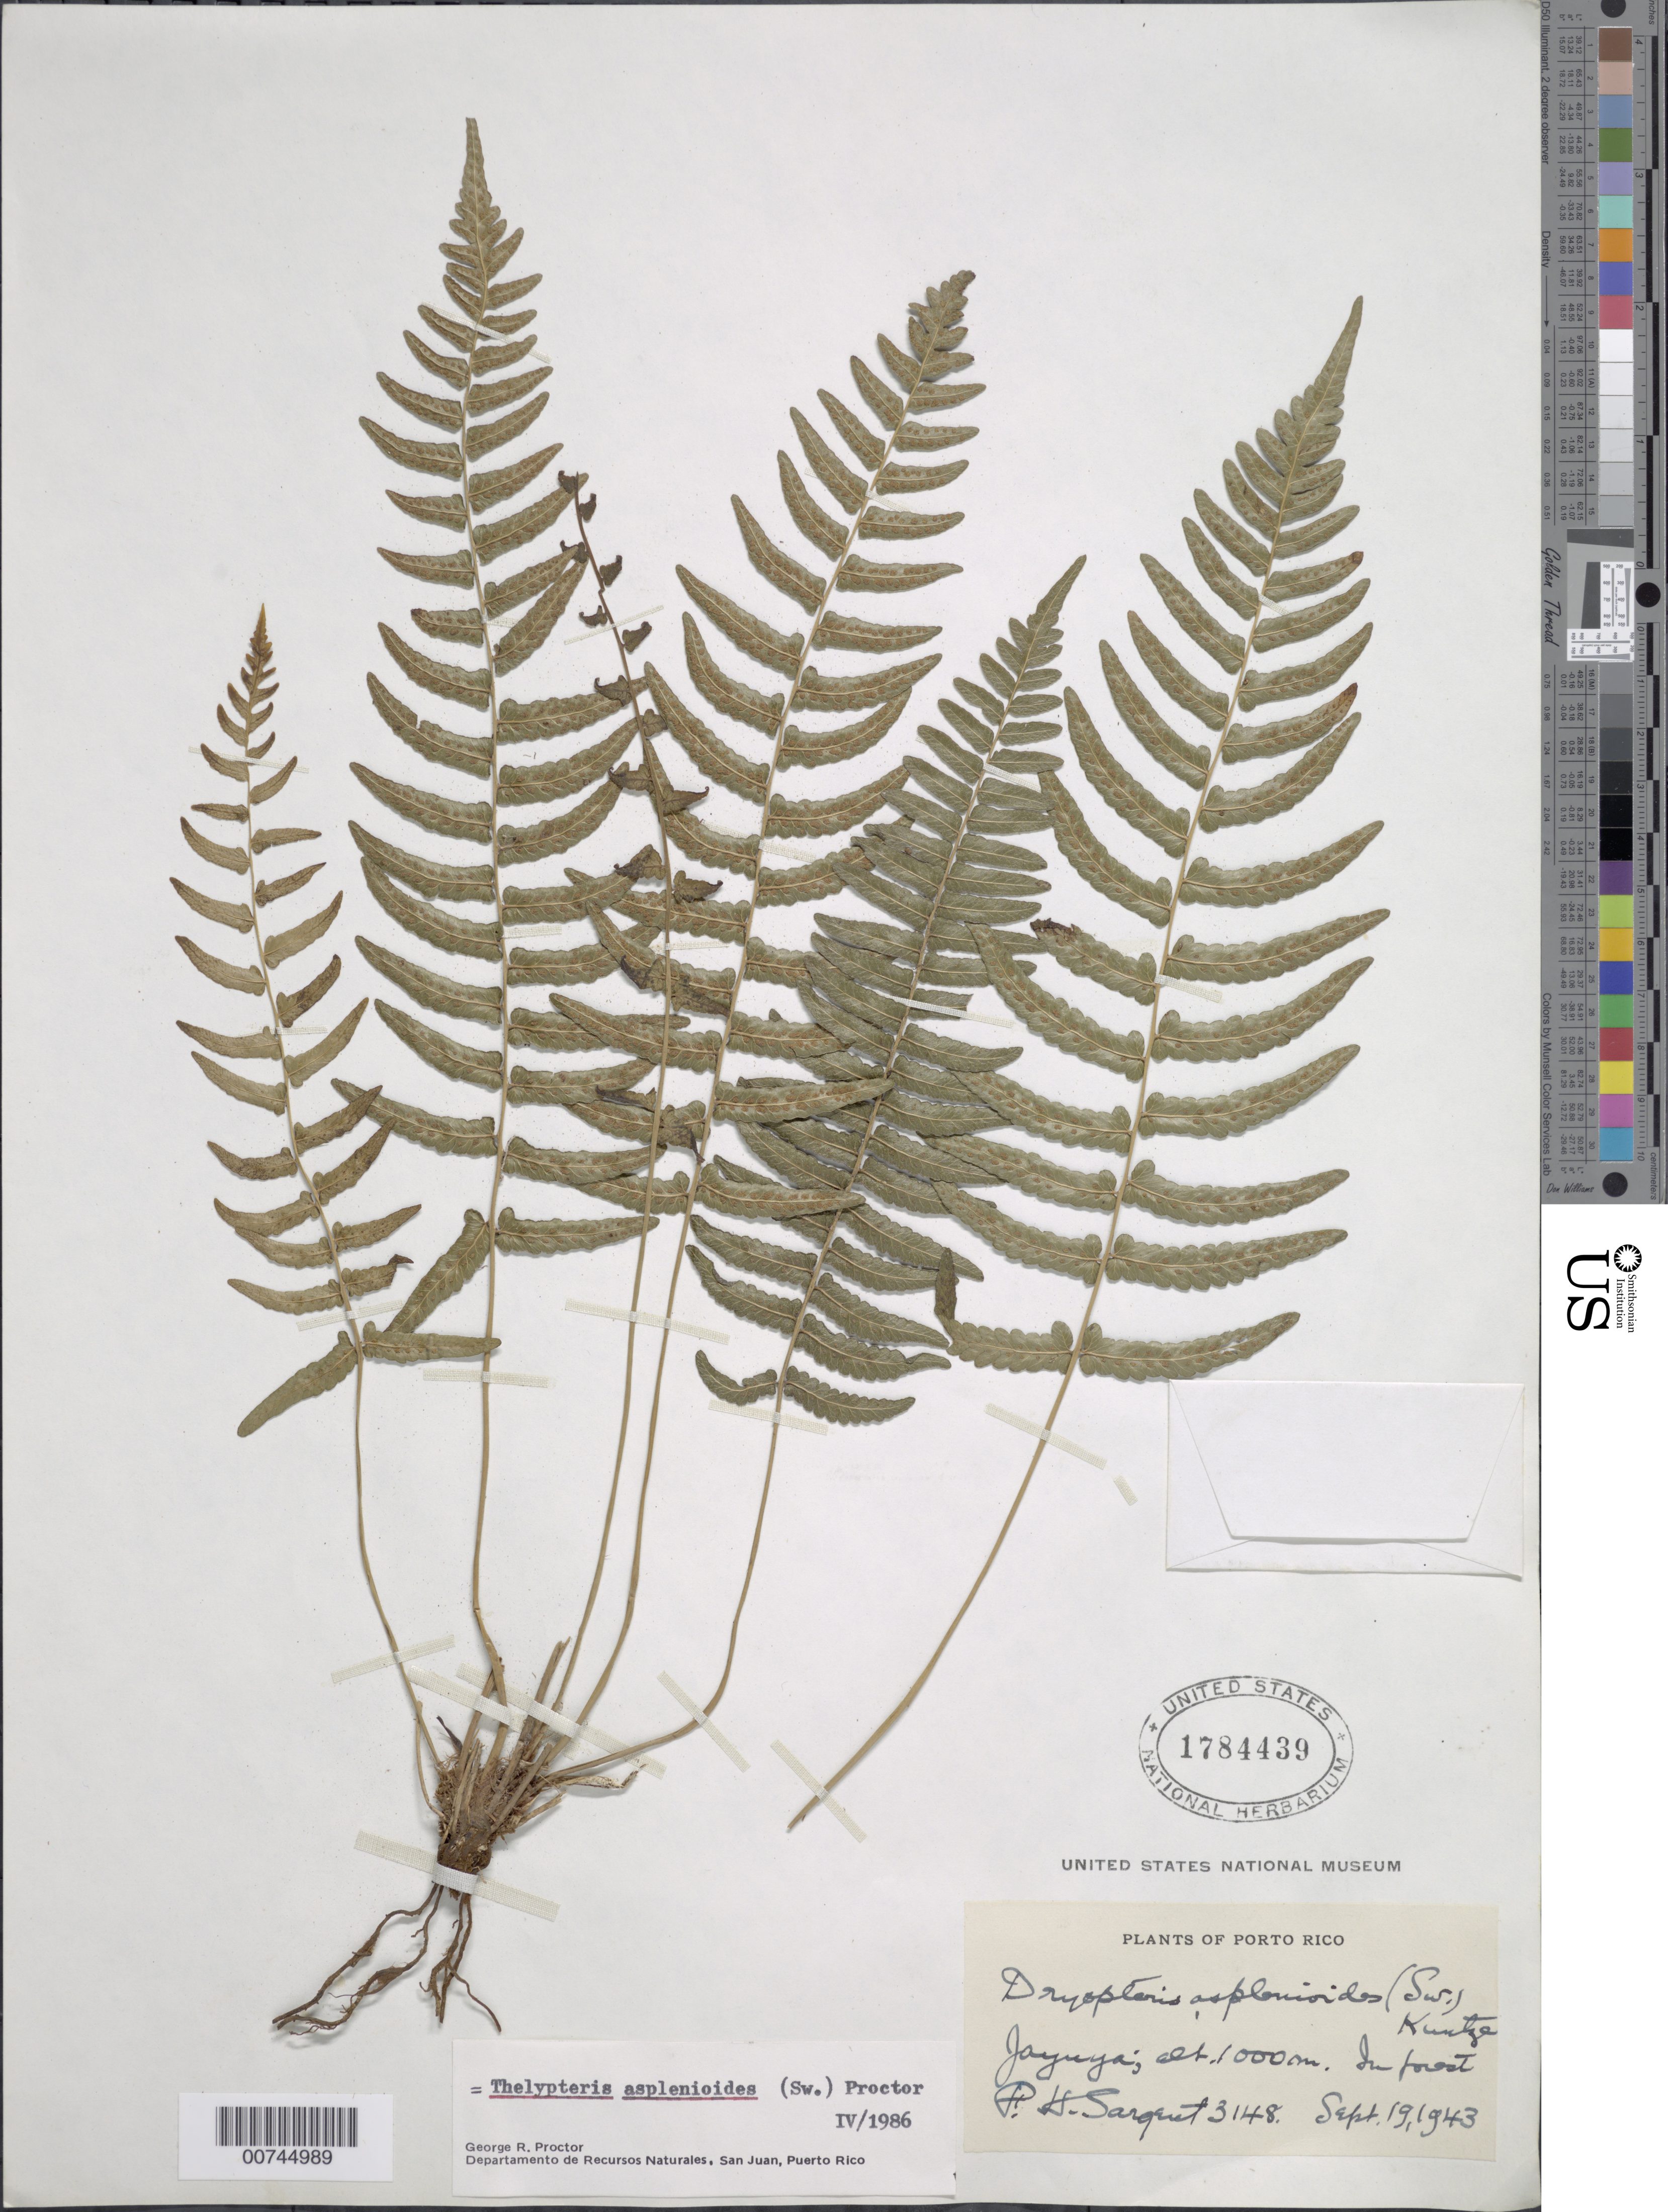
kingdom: Plantae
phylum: Tracheophyta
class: Polypodiopsida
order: Polypodiales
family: Thelypteridaceae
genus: Goniopteris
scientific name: Goniopteris retroflexa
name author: (L.) Pic. Serm.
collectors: F. H. Sargent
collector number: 3148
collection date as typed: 19 Sep 1943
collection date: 1943-09-19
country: Puerto Rico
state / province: Jayuya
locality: Jayuya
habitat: In forest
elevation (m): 1000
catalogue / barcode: US 1784439